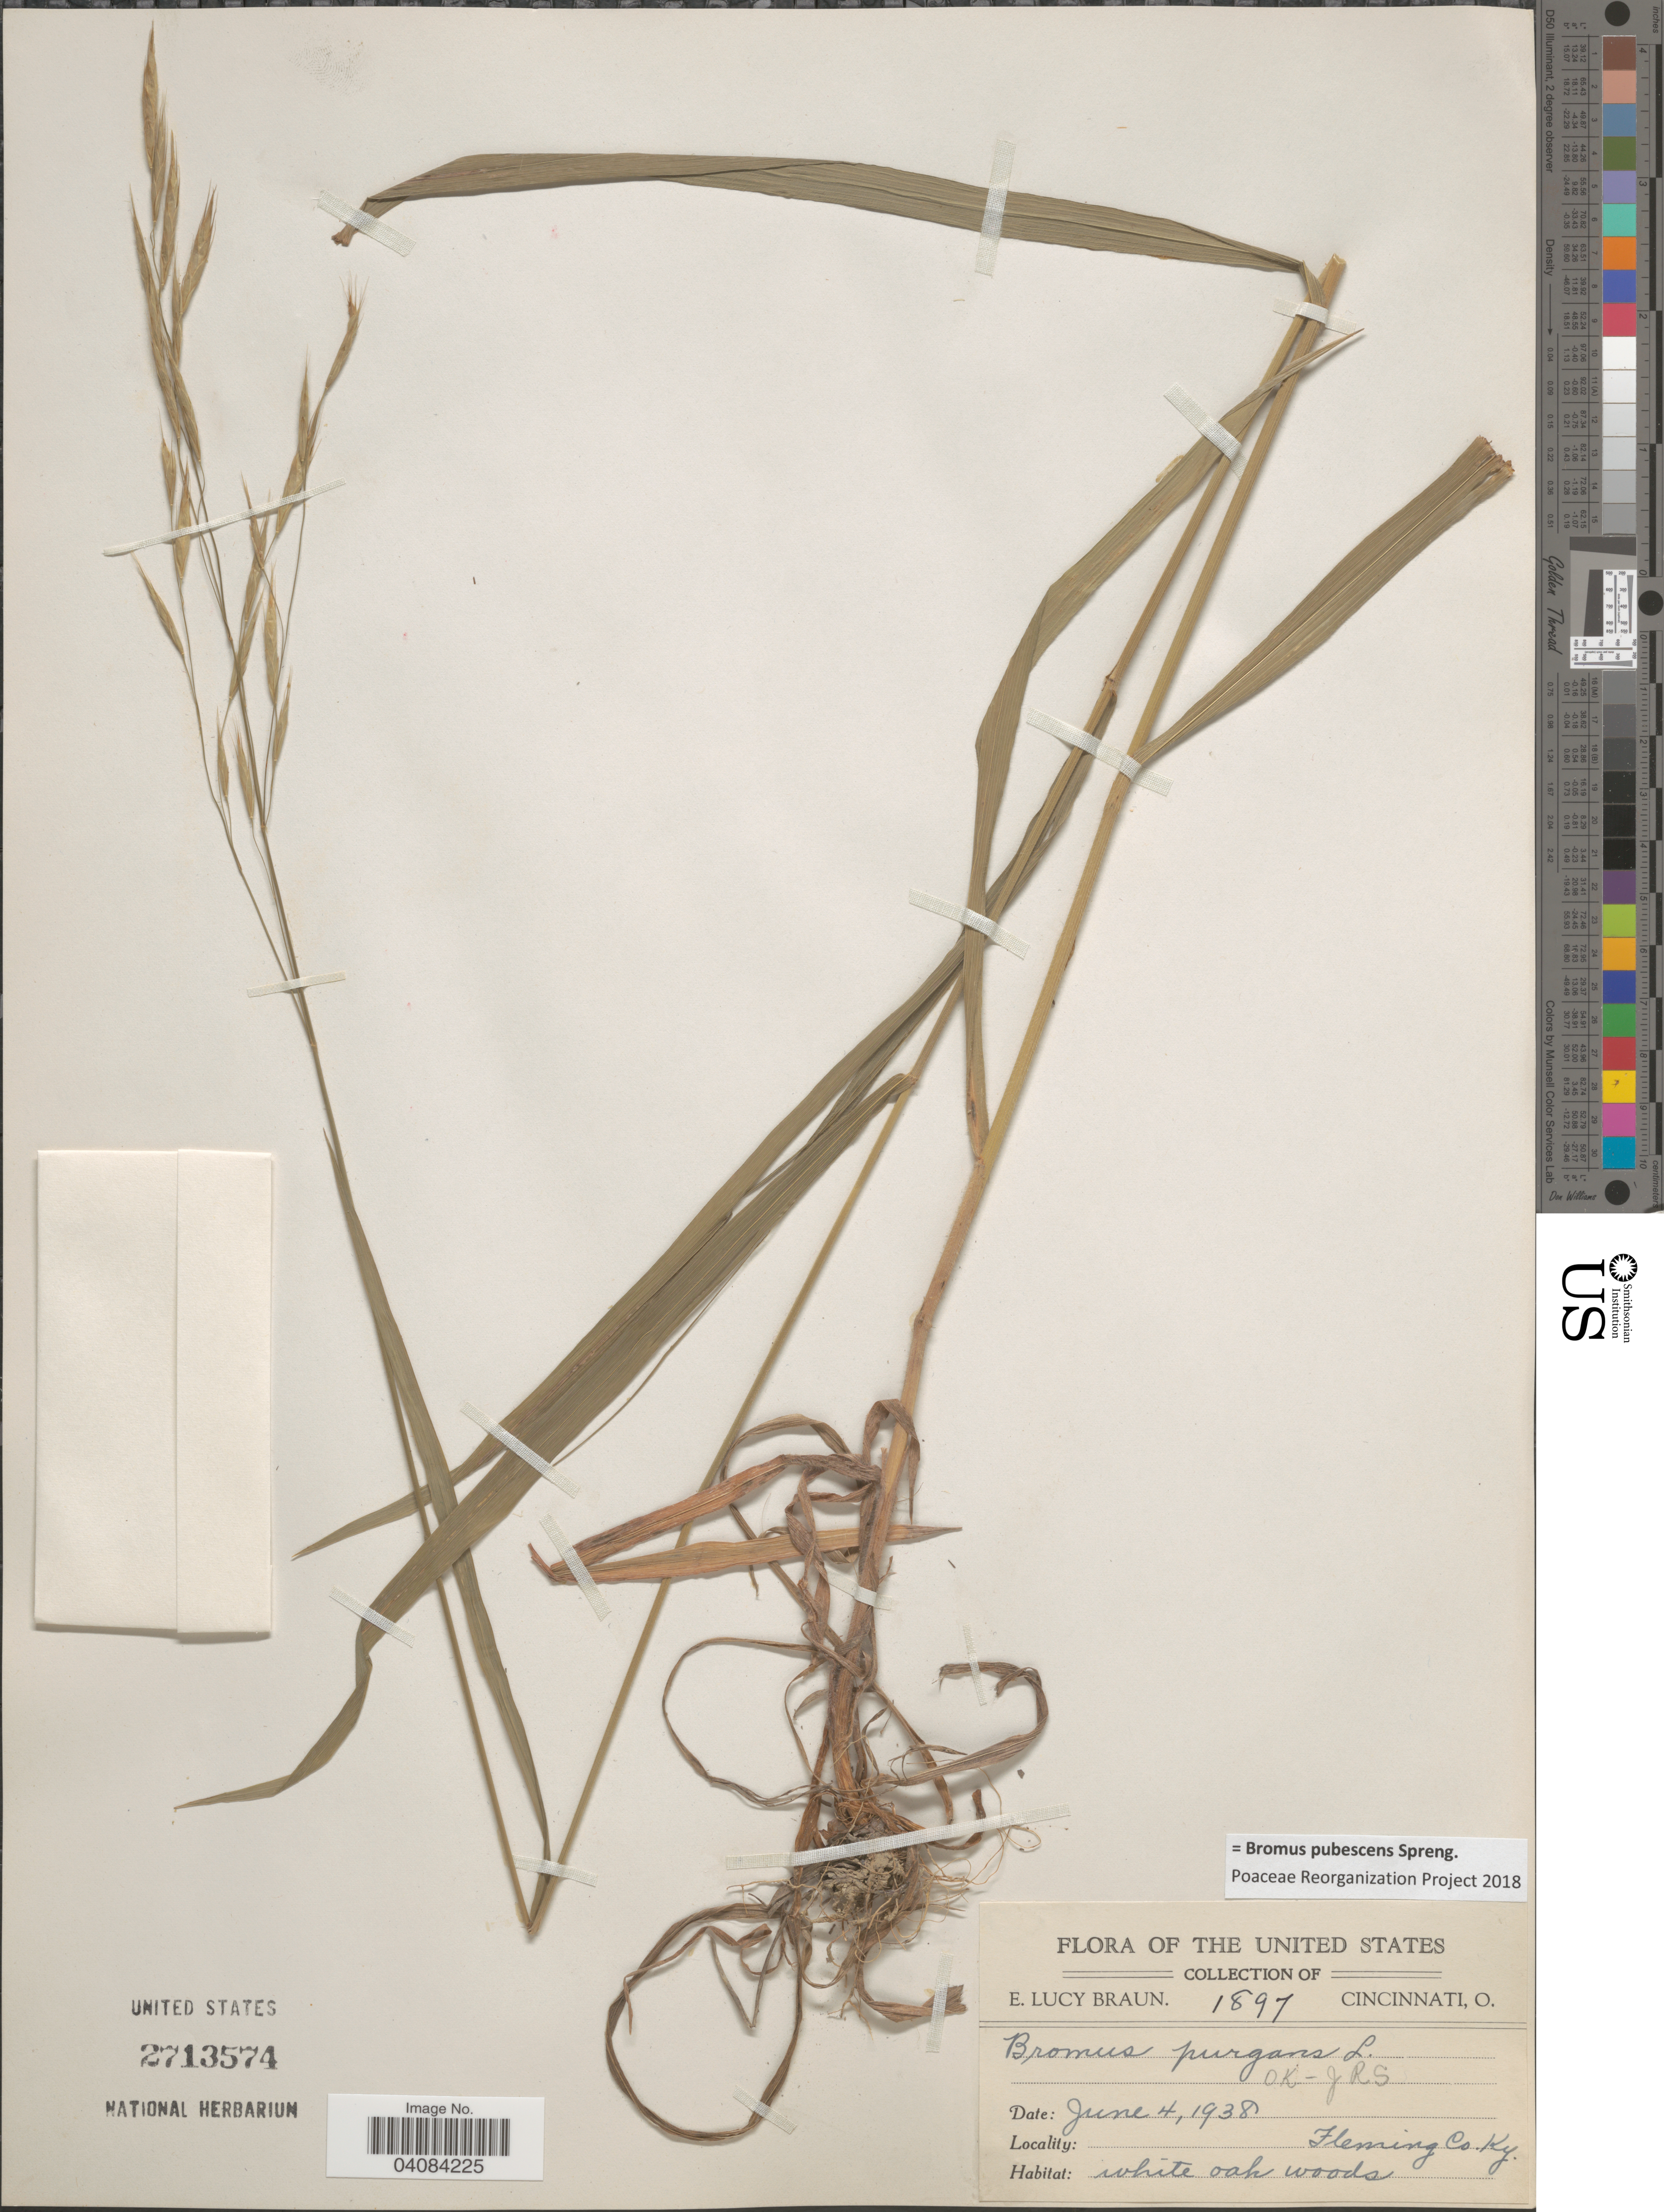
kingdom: Plantae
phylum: Tracheophyta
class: Liliopsida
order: Poales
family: Poaceae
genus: Bromus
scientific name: Bromus pubescens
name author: Muhl. ex Willd.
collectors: E. L. Braun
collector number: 1897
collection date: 1938-06-04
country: United States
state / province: Kentucky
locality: Fleming Co.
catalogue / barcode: US 2713574